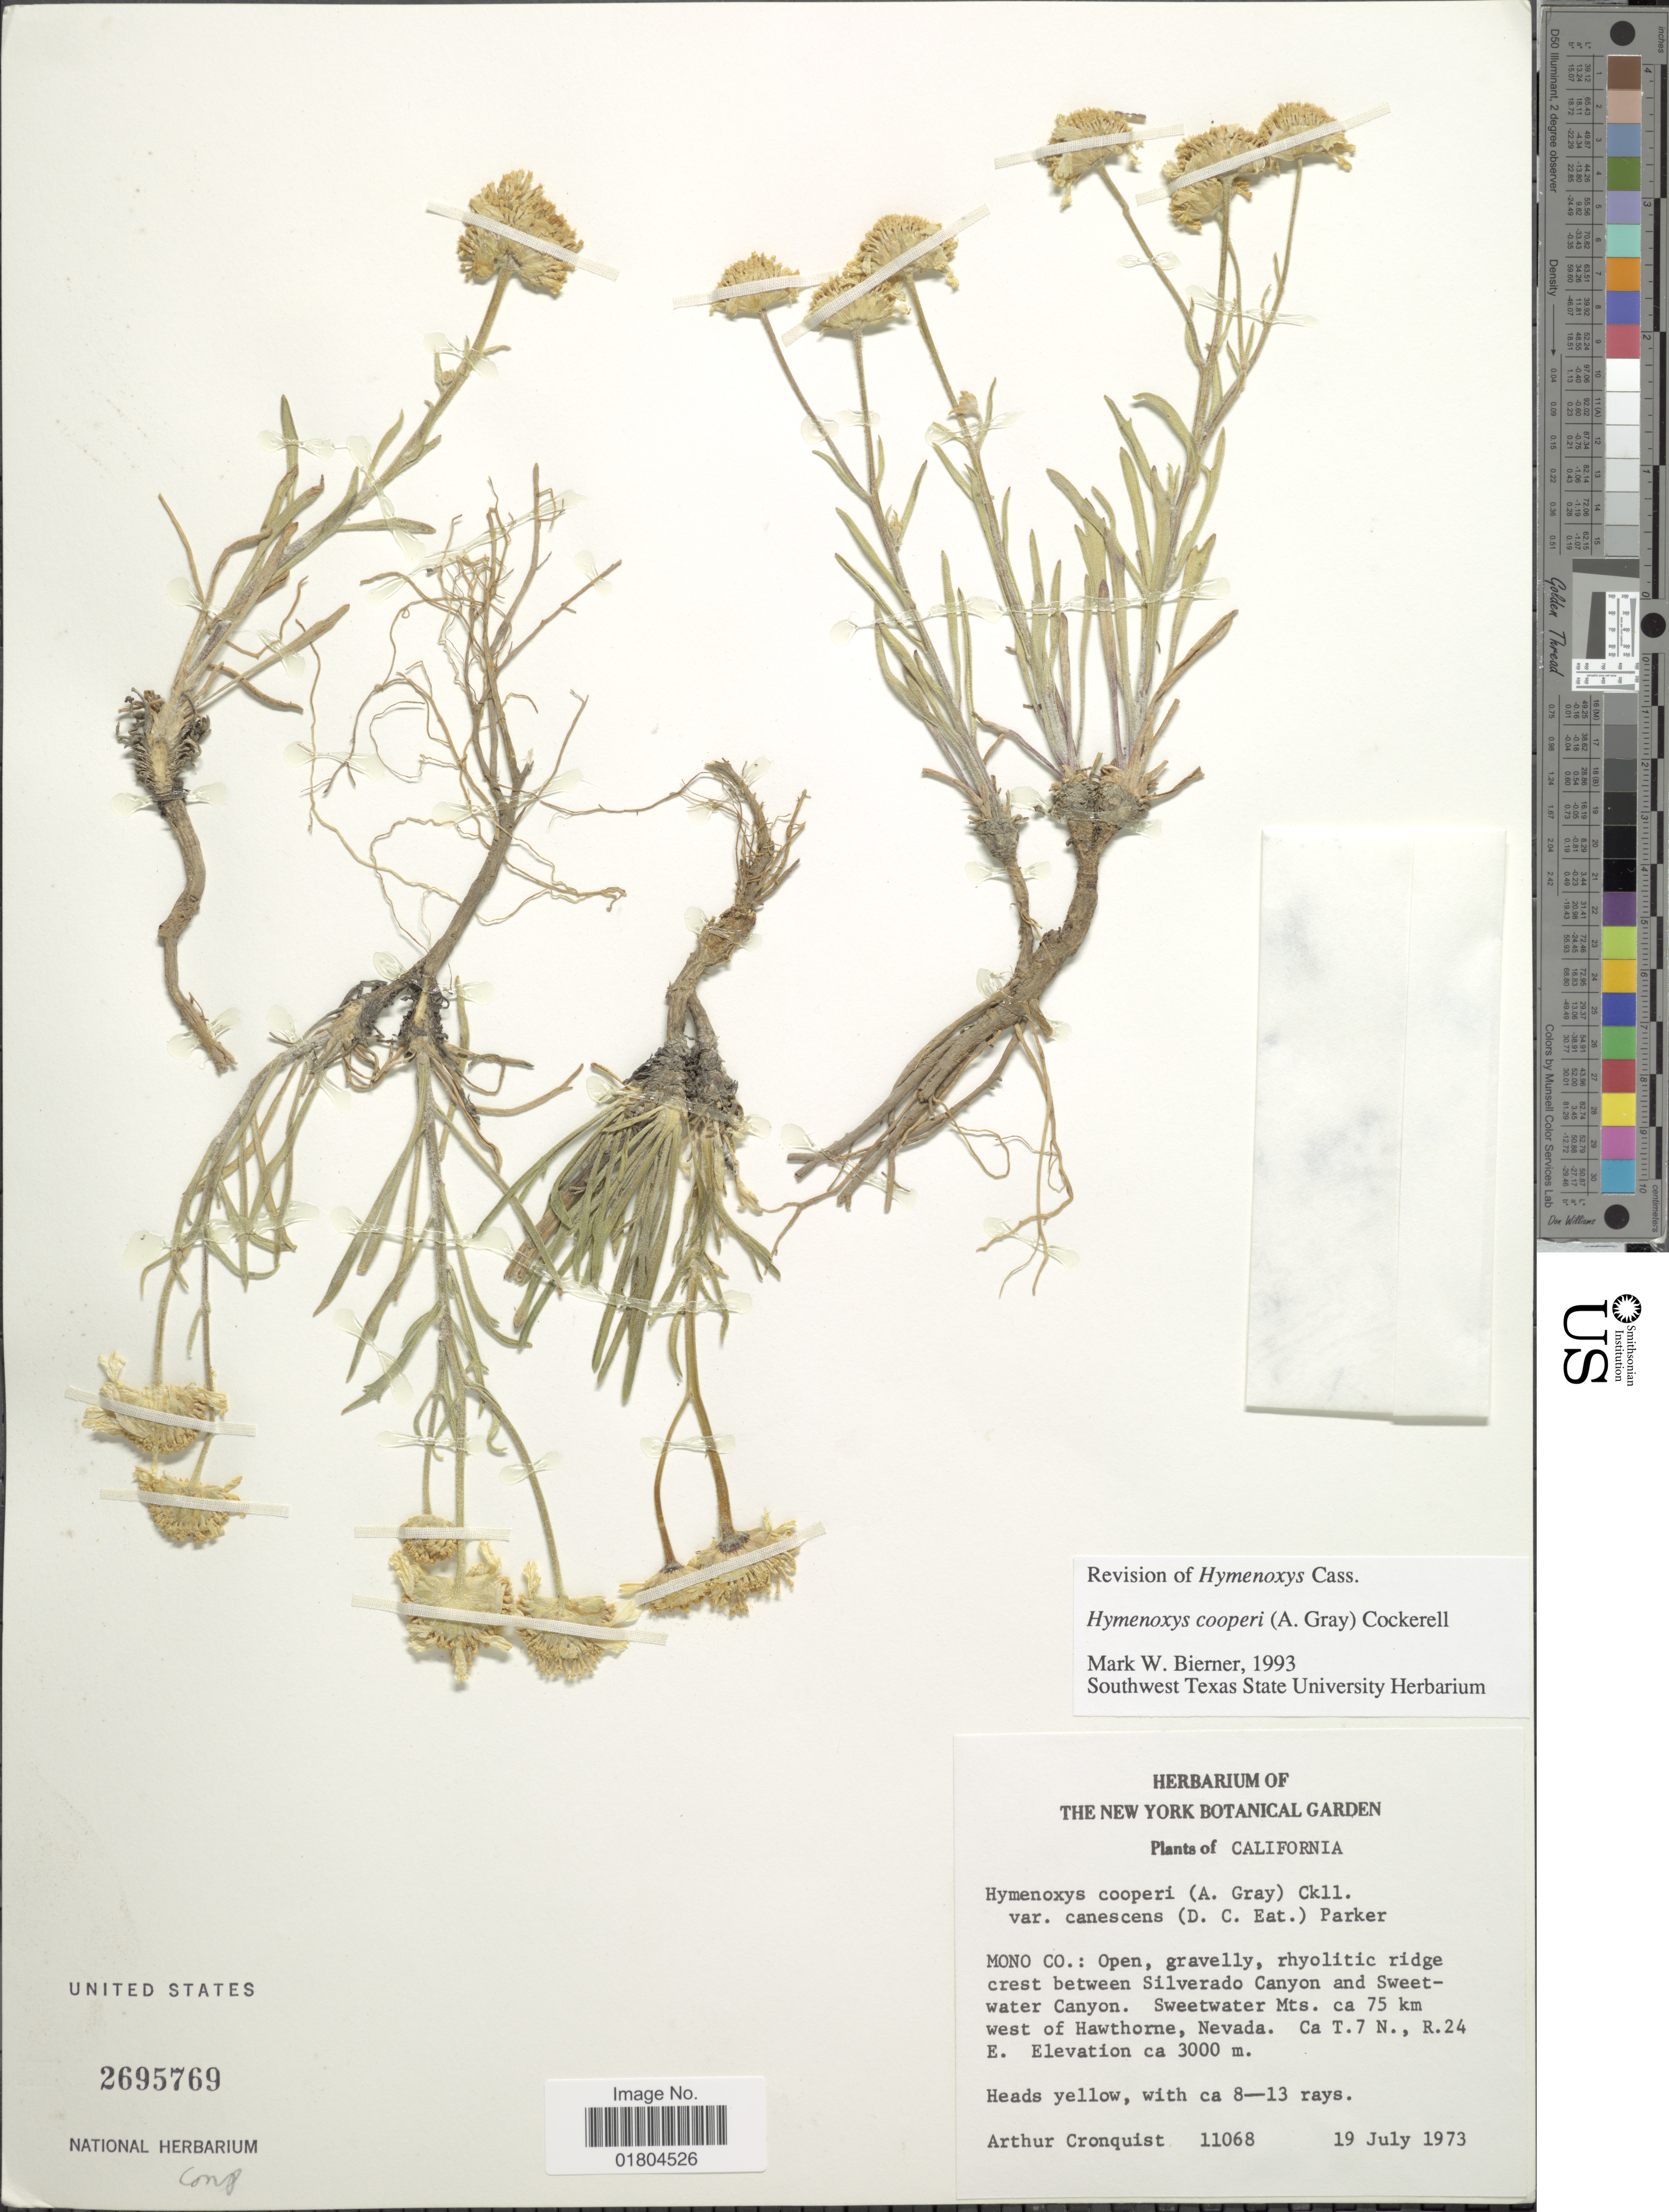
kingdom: Plantae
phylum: Tracheophyta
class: Magnoliopsida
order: Asterales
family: Asteraceae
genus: Hymenoxys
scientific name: Hymenoxys cooperi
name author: (A. Gray) Cockerell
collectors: A. J. Cronquist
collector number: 11068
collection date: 1973-07-19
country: United States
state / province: California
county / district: Mono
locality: Mono Co.: crest between Silverado Canyon and Sweetwater Canyon. Sweetwater Mts. ca 75 km west of Hawthorne. Ca T.7N., R.24E.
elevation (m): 3000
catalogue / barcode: US 2695769